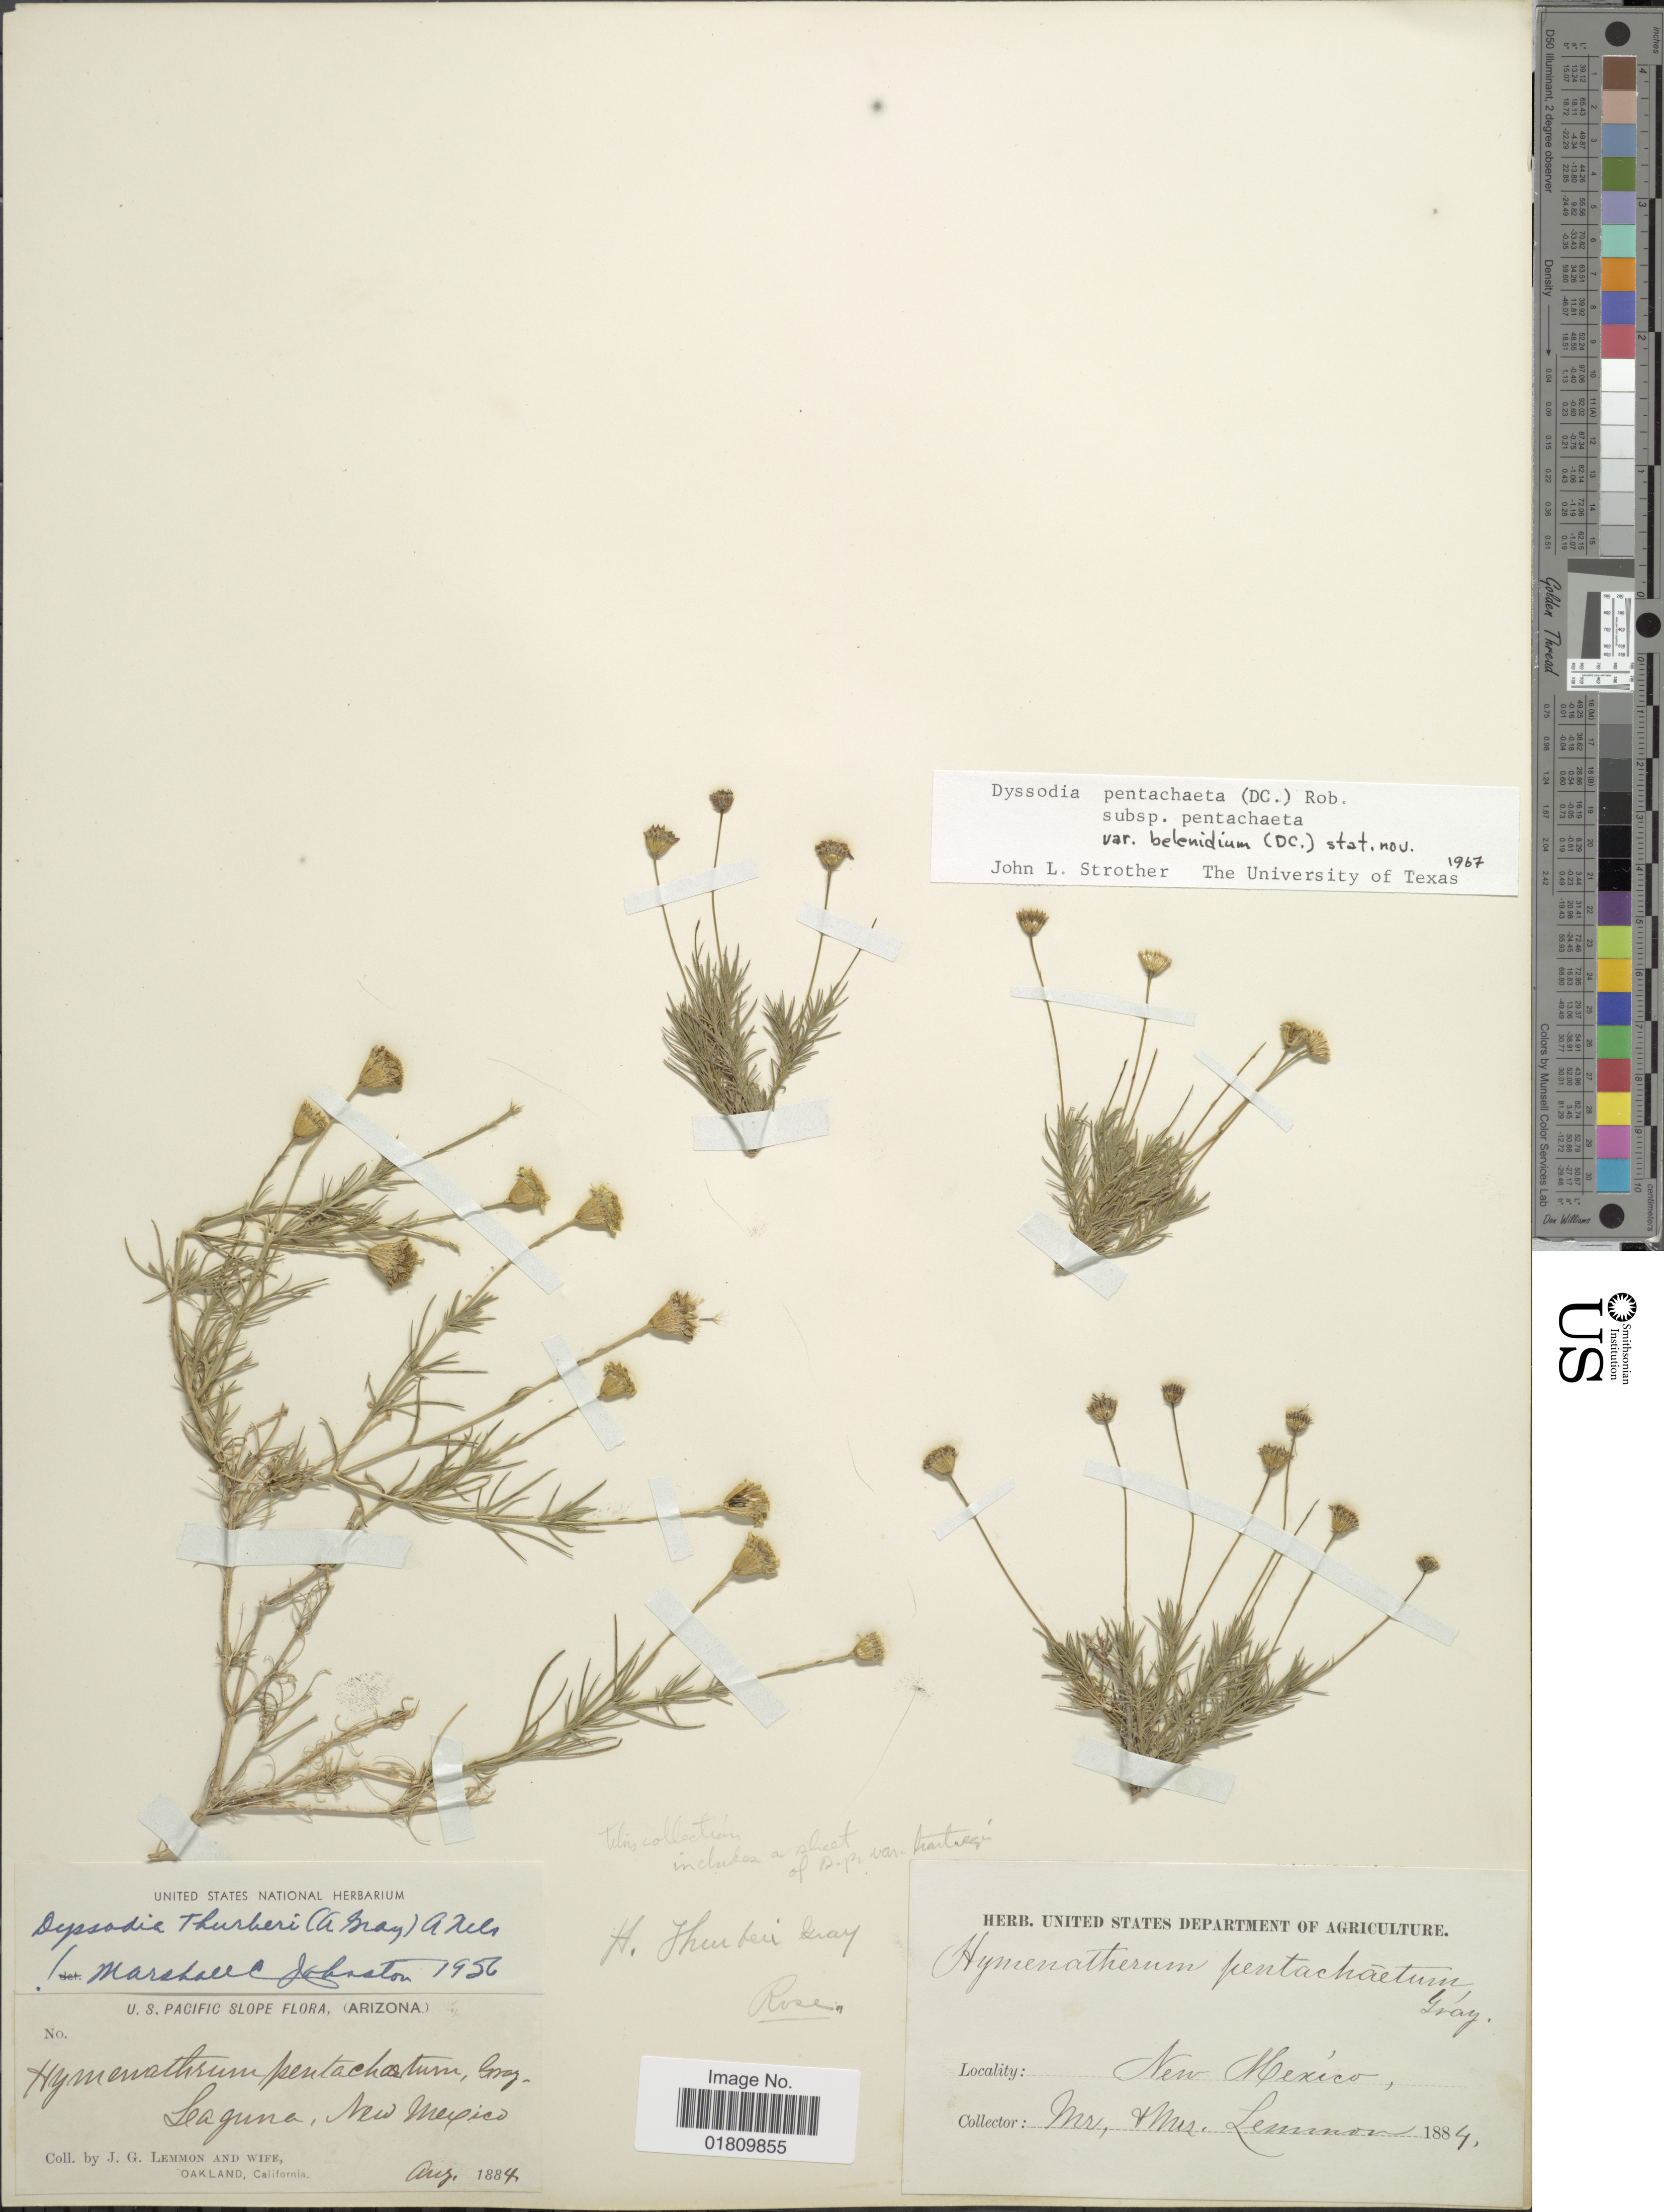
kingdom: Plantae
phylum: Tracheophyta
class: Magnoliopsida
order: Asterales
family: Asteraceae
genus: Thymophylla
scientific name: Thymophylla pentachaeta var. belenidium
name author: (DC.) Strother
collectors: J. Lemmon & Mrs. J. G. Lemmon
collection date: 1884-08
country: United States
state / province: New Mexico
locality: Laguna